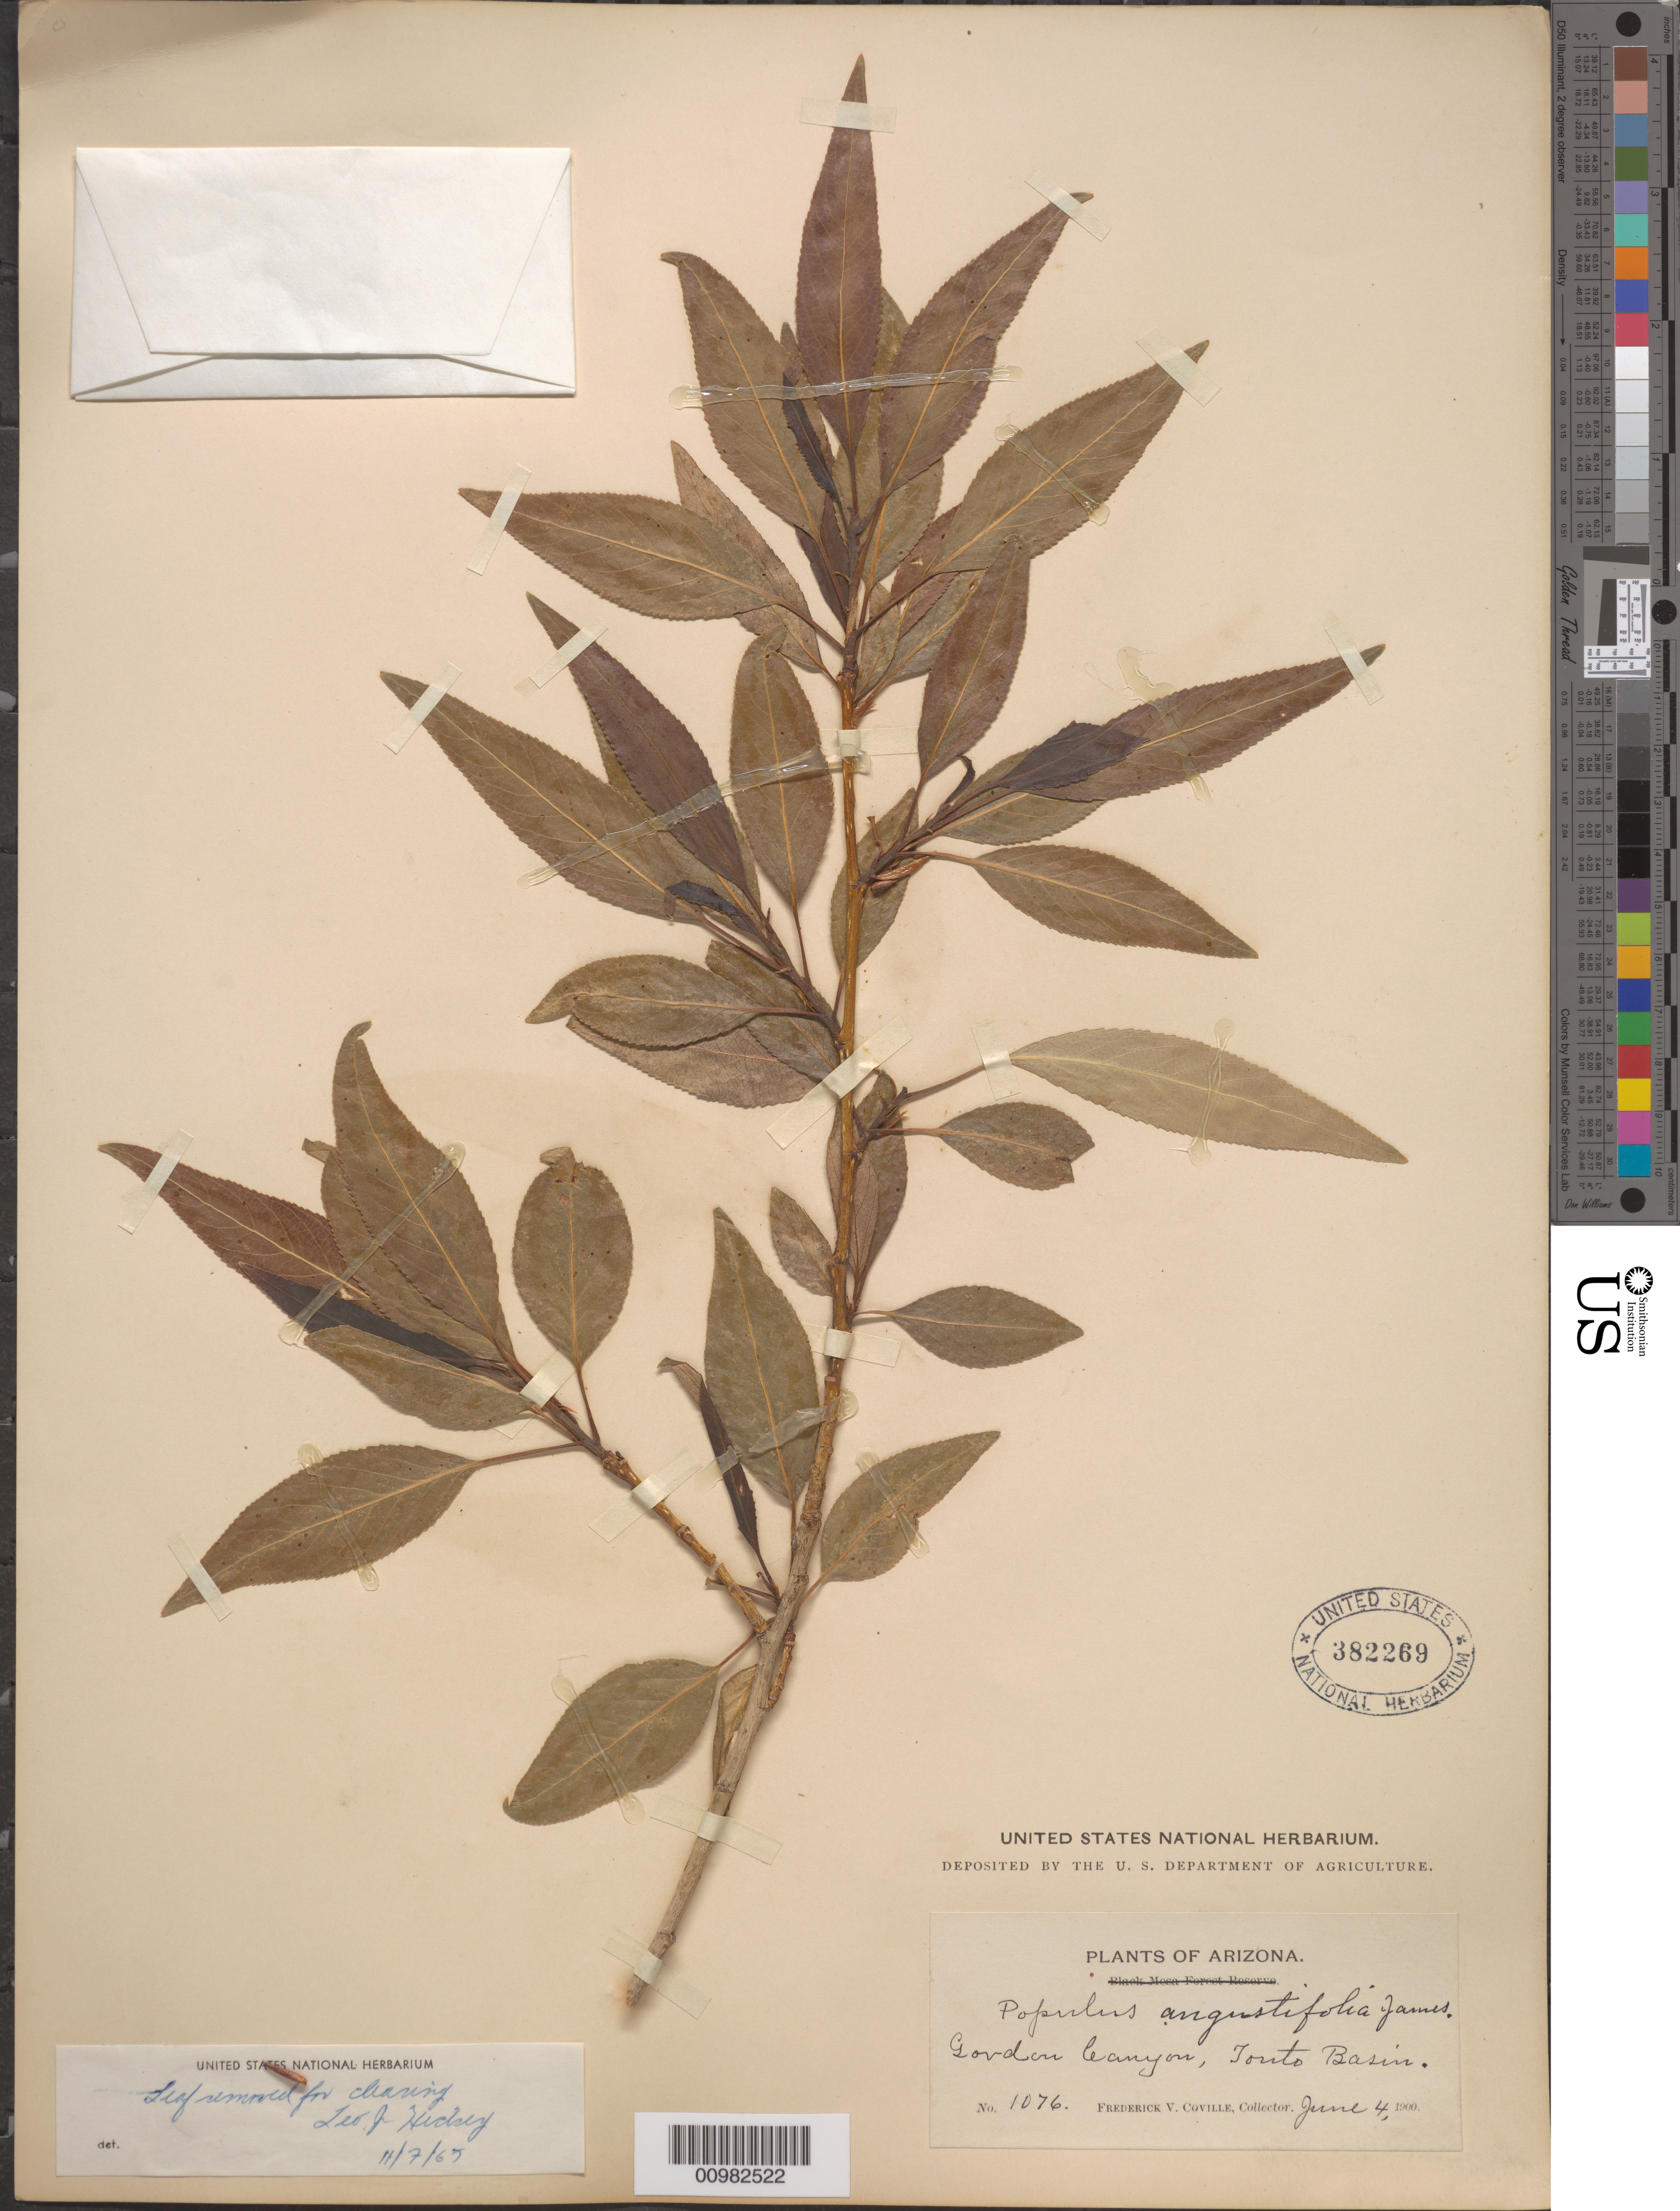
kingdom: Plantae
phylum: Tracheophyta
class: Magnoliopsida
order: Malpighiales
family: Salicaceae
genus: Populus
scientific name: Populus angustifolia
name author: E. James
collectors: F. V. Coville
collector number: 1076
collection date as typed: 04 Jun 1900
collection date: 1900-06-04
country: United States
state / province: Arizona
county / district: Gila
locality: Gordon Canyon, Tonto Basin.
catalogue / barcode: US 382269